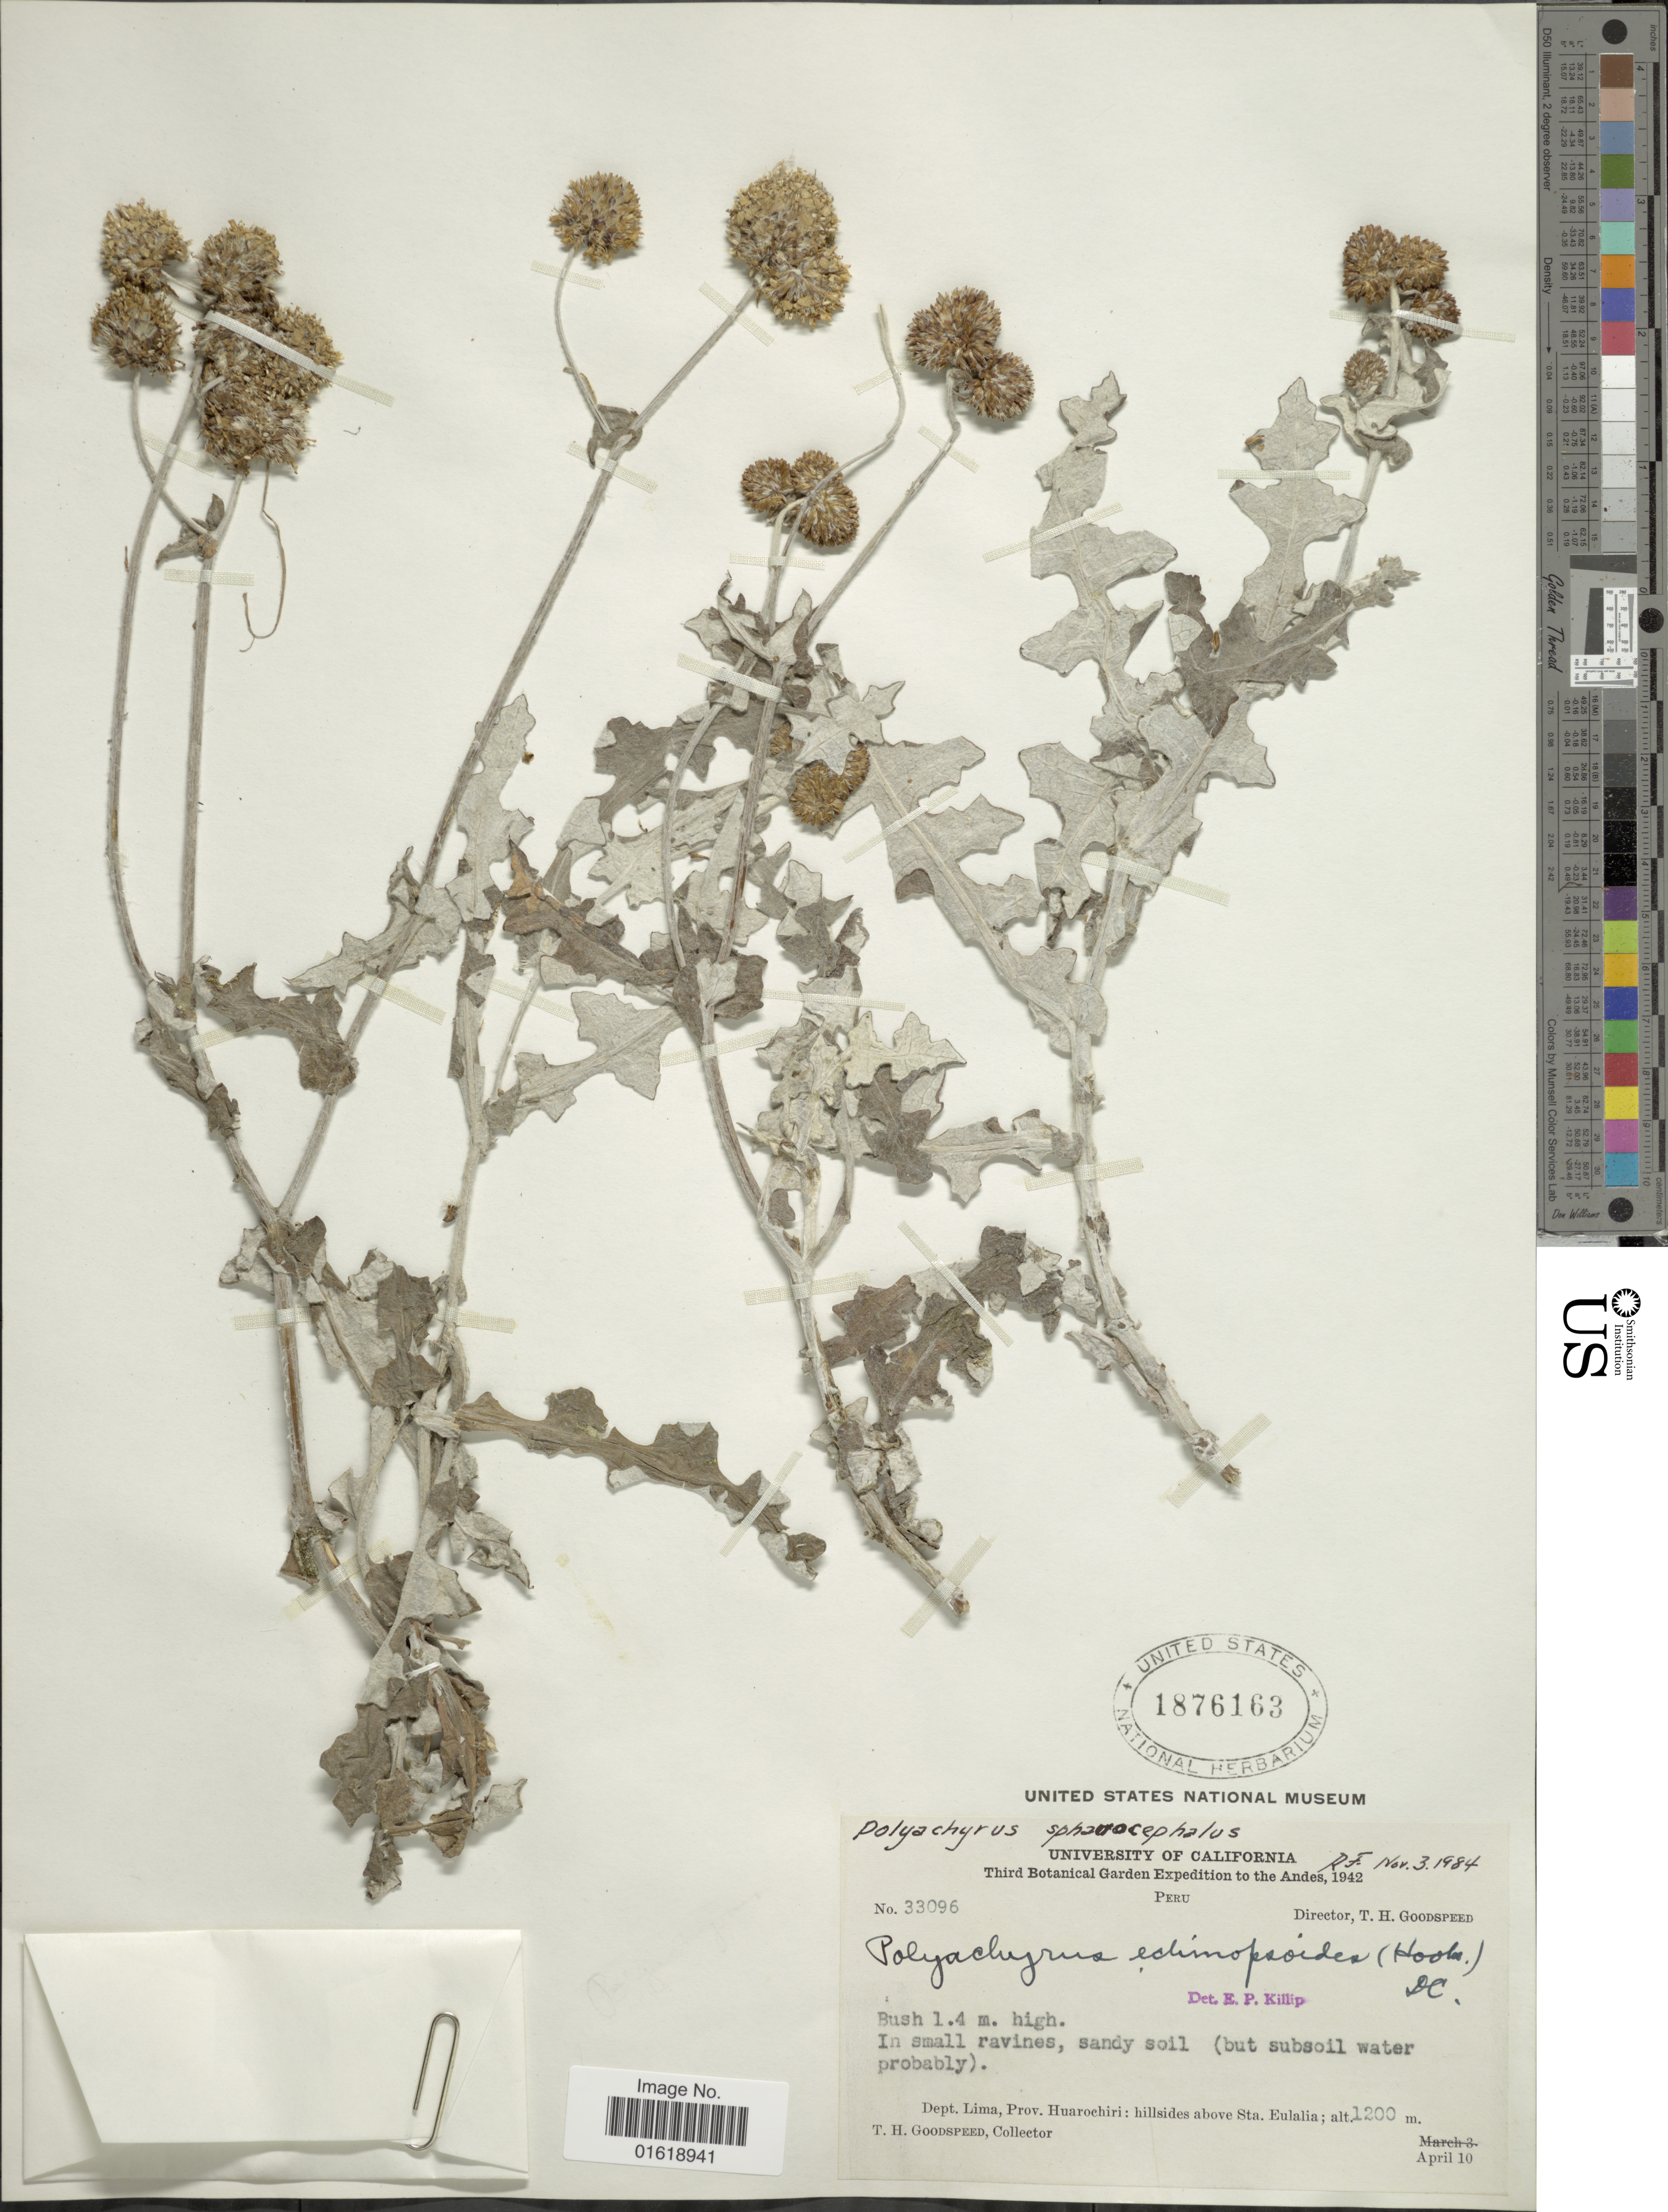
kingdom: Plantae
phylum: Tracheophyta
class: Magnoliopsida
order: Asterales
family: Asteraceae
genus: Polyachyrus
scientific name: Polyachyrus sphaerocephalus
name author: D. Don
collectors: T. Goodspeed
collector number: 33096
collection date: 1942-04-10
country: Peru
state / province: Lima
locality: Dept. Lima, Prov. Huarochiri: hillsides above Sta. Eualia.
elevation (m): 1200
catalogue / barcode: US 1876163